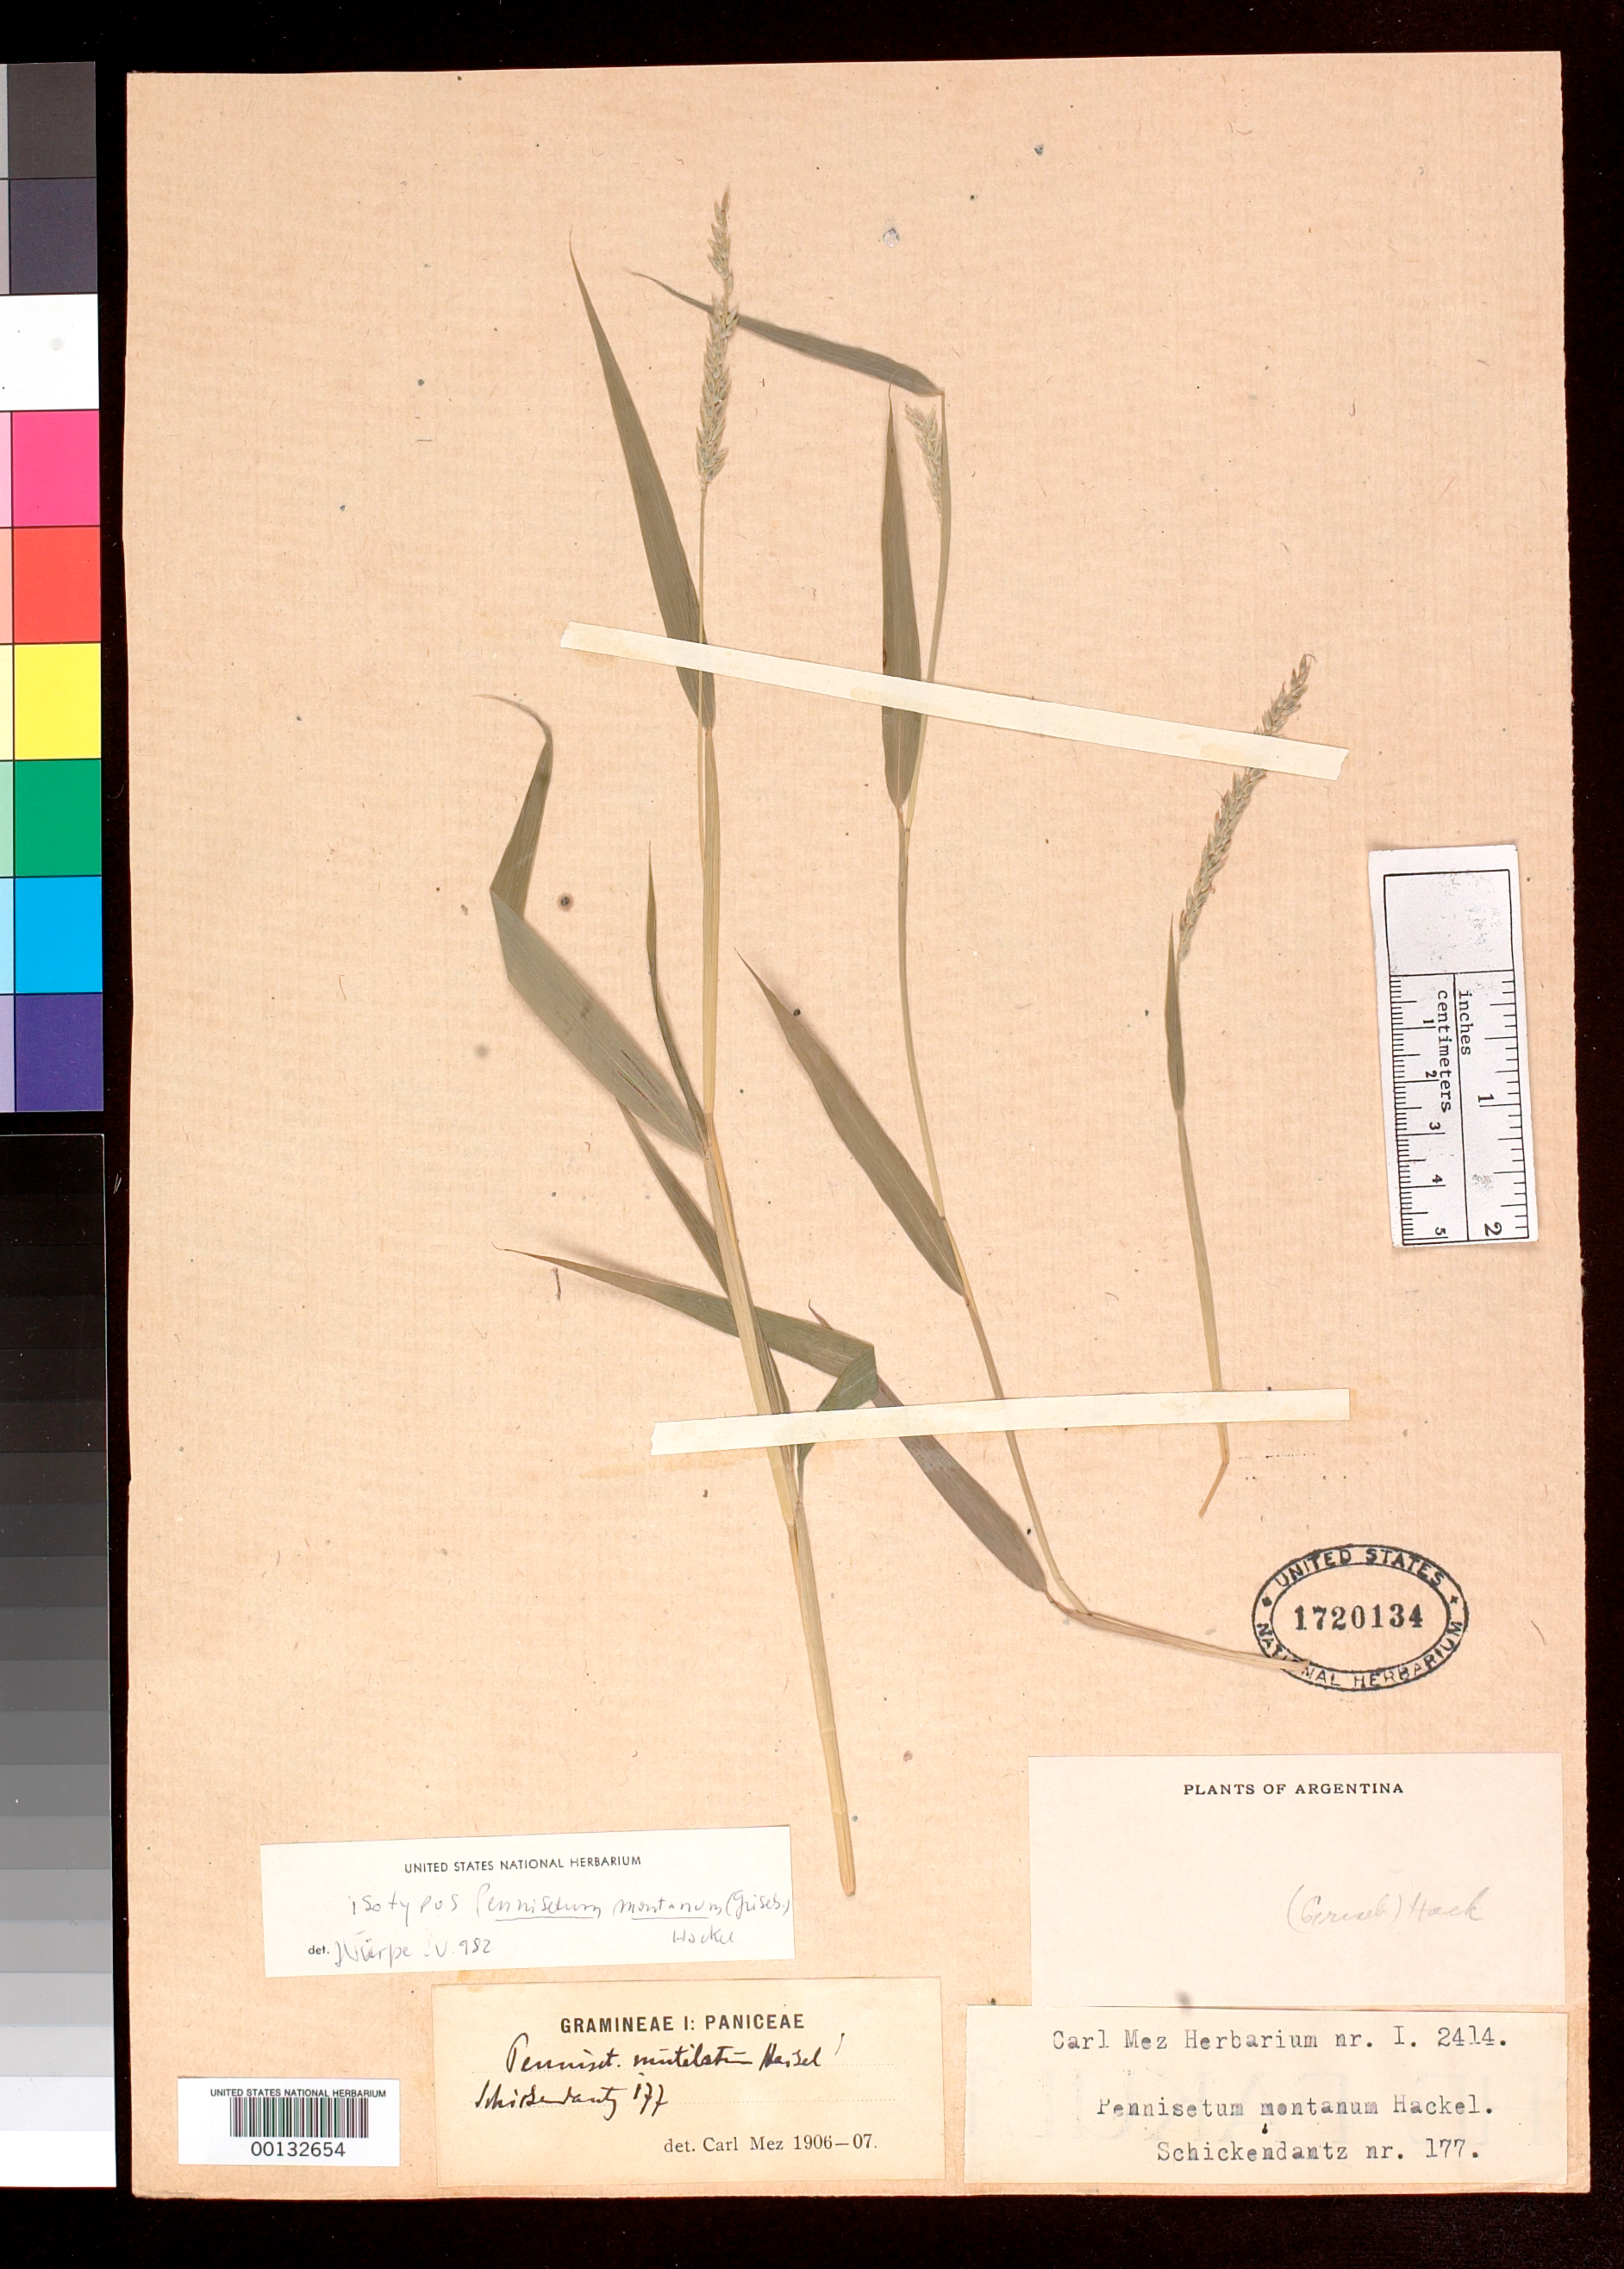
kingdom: Plantae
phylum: Tracheophyta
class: Liliopsida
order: Poales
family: Poaceae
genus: Hymenachne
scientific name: Hymenachne montana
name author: Griseb.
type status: Type Collection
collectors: F. Schickendantz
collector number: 177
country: Argentina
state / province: Córdoba / Santiago del Estero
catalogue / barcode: US 1720134